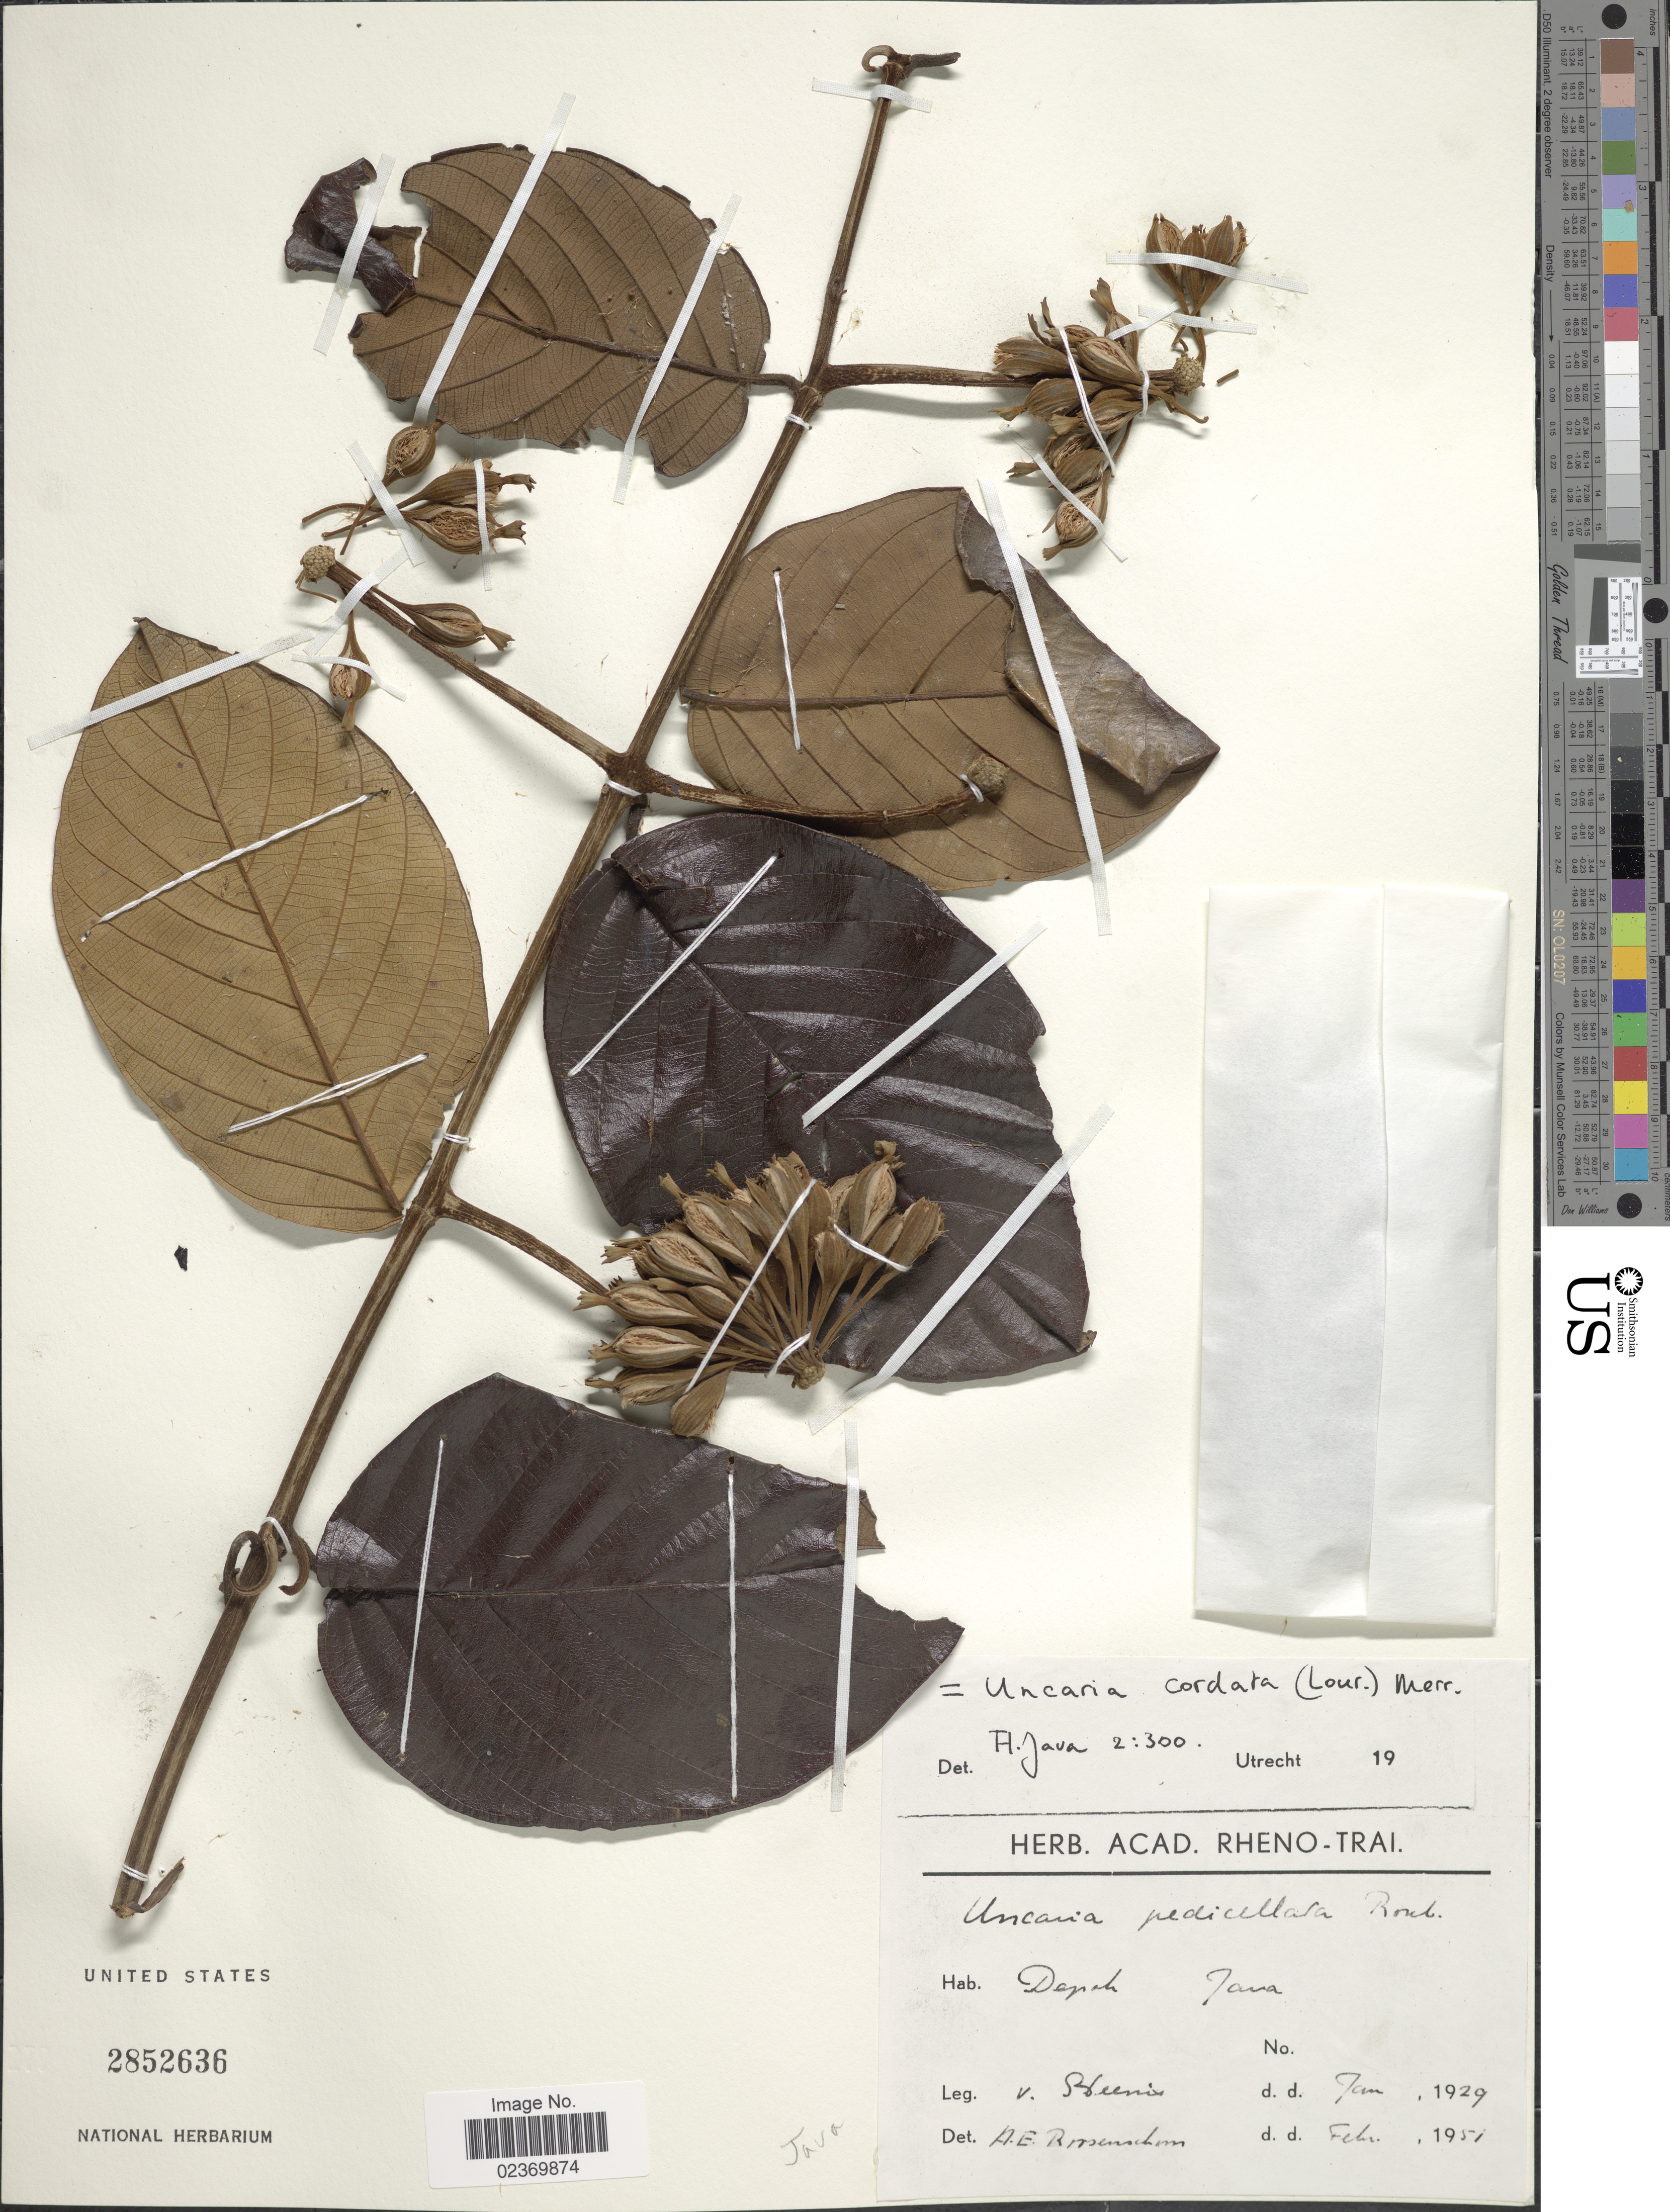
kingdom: Plantae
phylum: Tracheophyta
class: Magnoliopsida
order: Gentianales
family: Rubiaceae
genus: Uncaria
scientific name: Uncaria cordata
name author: (Lour.) Merr.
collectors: v. Steenis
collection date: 1929-01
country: Indonesia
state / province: Java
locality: Depak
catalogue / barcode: US 2852636